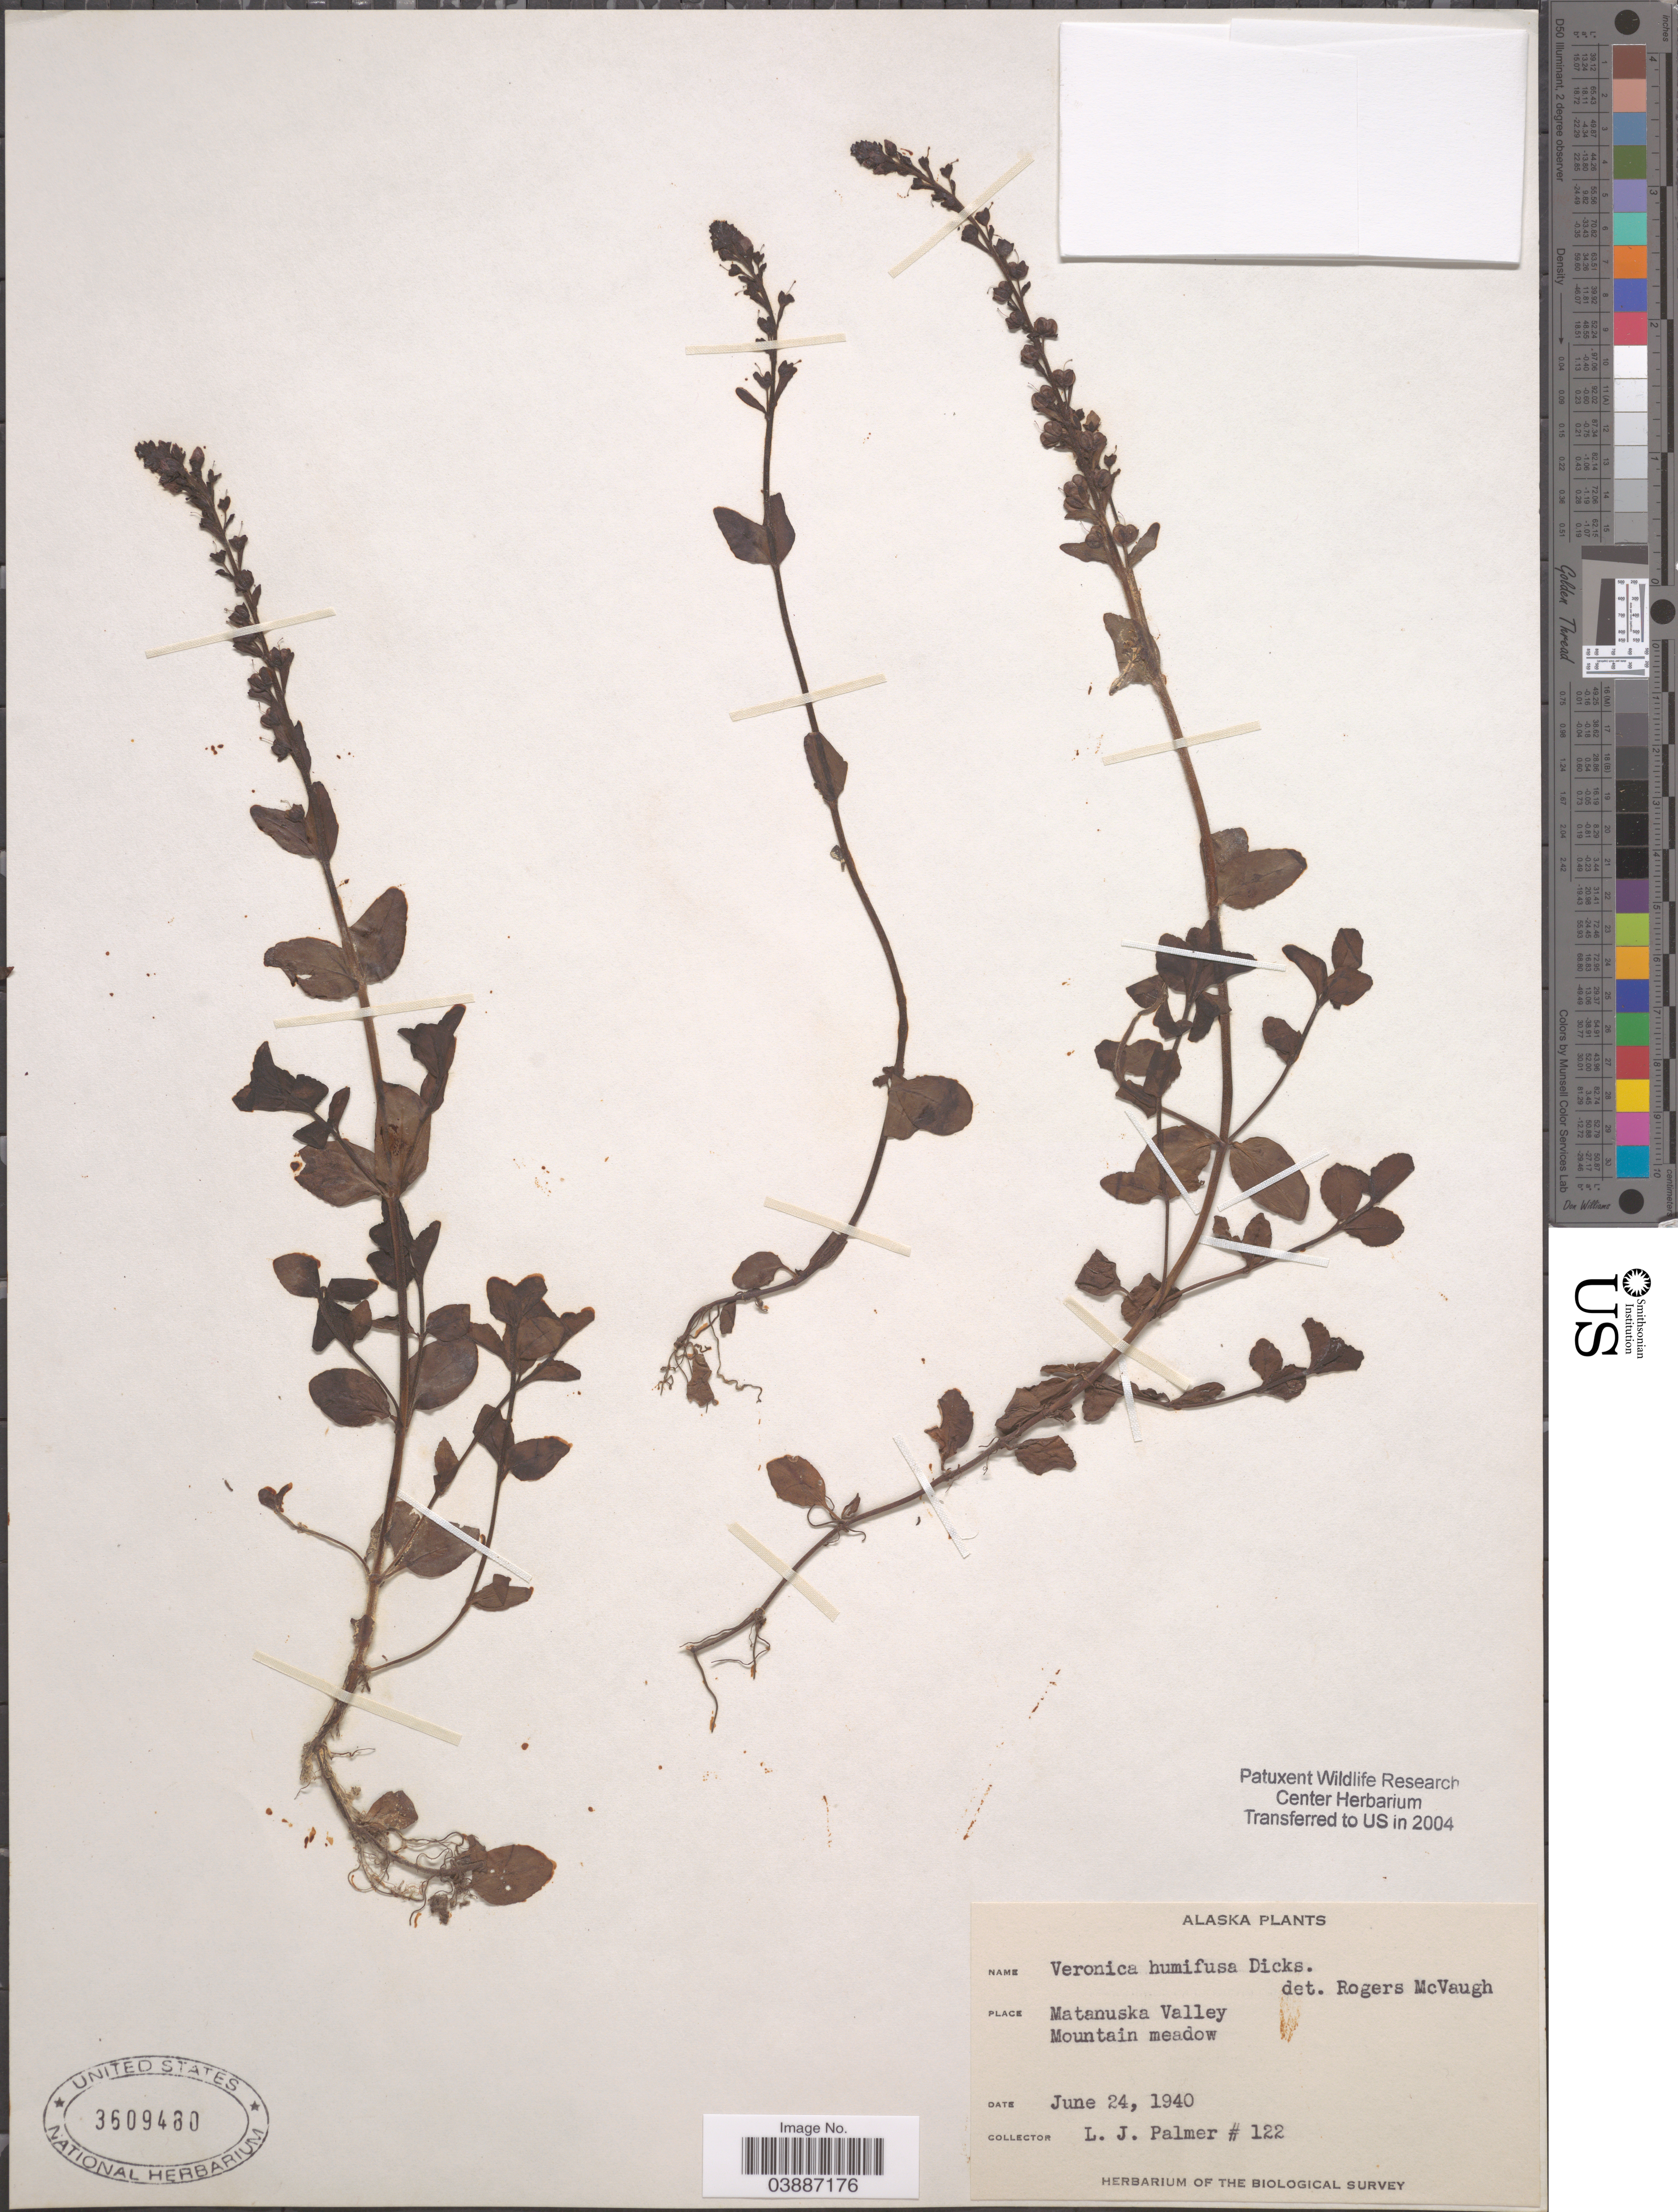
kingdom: Plantae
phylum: Tracheophyta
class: Magnoliopsida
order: Lamiales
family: Plantaginaceae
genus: Veronica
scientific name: Veronica humifusa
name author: Dicks. ex With.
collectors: L. J. Palmer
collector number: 122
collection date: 1940-06-24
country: United States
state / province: Alaska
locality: Matanuska Valley. Mountain meadow.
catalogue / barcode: US 3609480